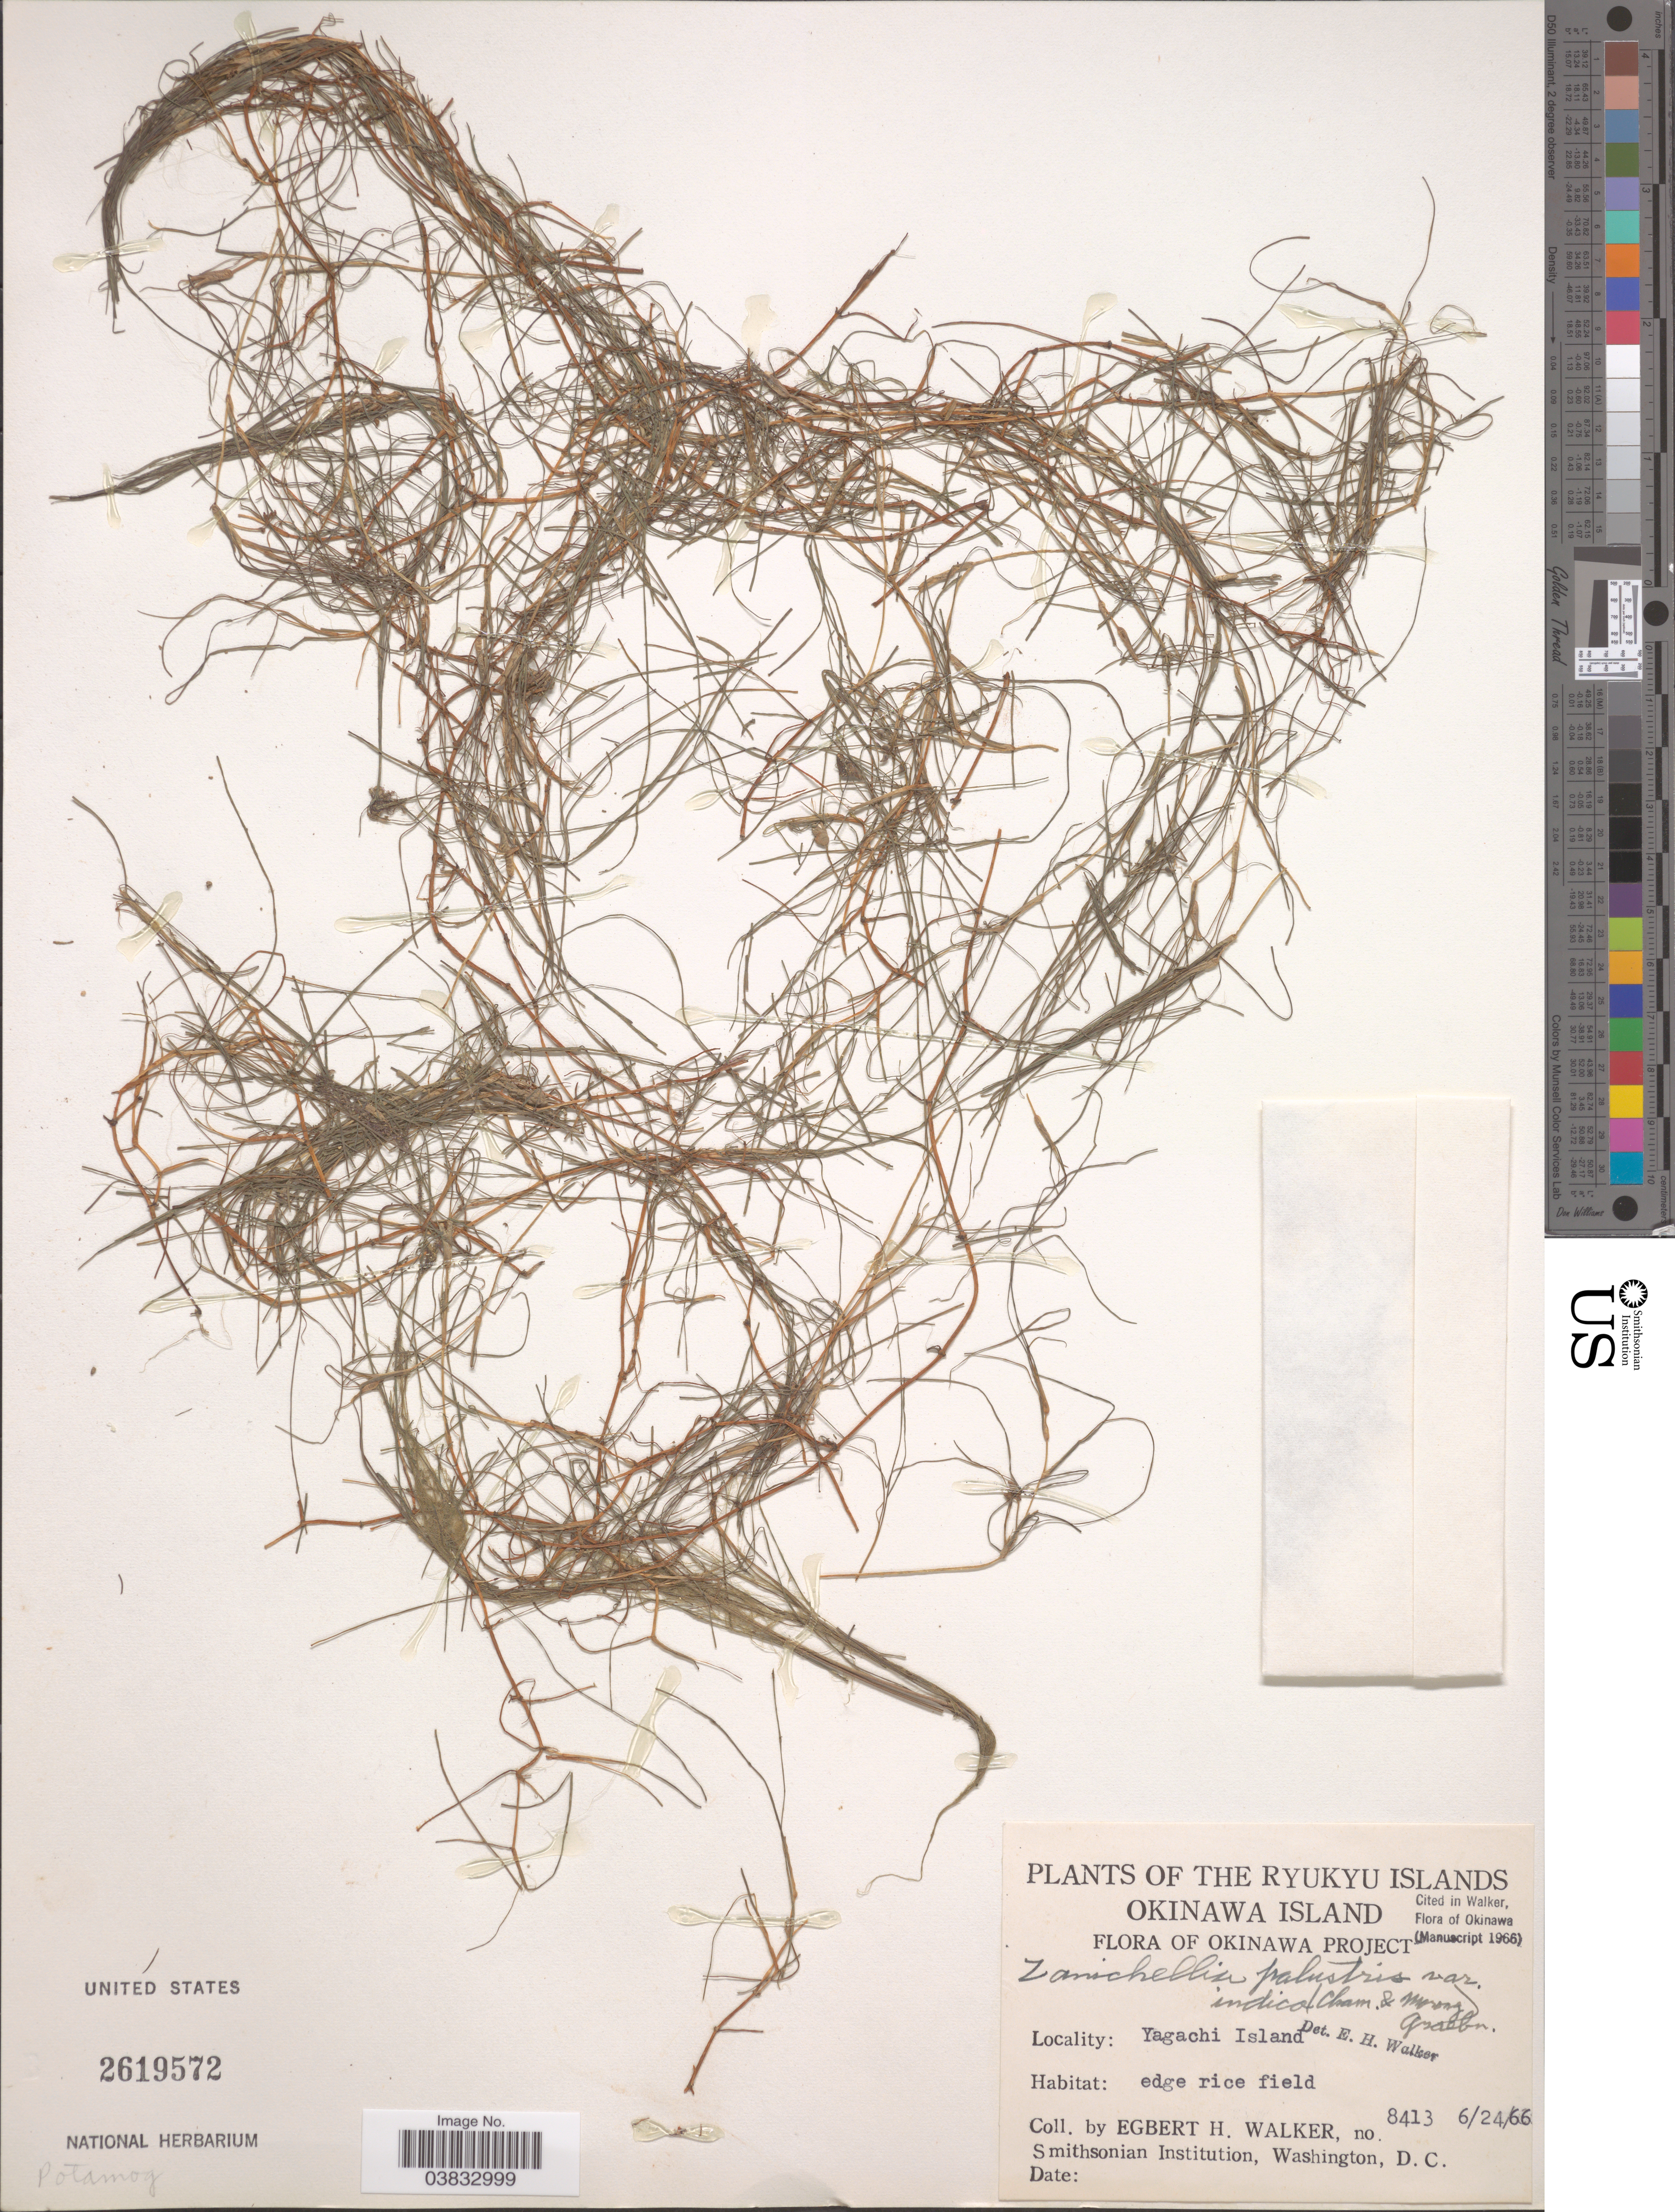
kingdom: Plantae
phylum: Tracheophyta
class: Liliopsida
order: Alismatales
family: Potamogetonaceae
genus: Zannichellia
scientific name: Zannichellia palustris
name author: L.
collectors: E. H. Walker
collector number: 8413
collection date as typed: Transcribed d/m/y: 24/6/66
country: Japan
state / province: Okinawa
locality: Ryukyu Islands. Okinawa Island. Okinawa Project. Yagachi Island.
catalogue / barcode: US 2619572